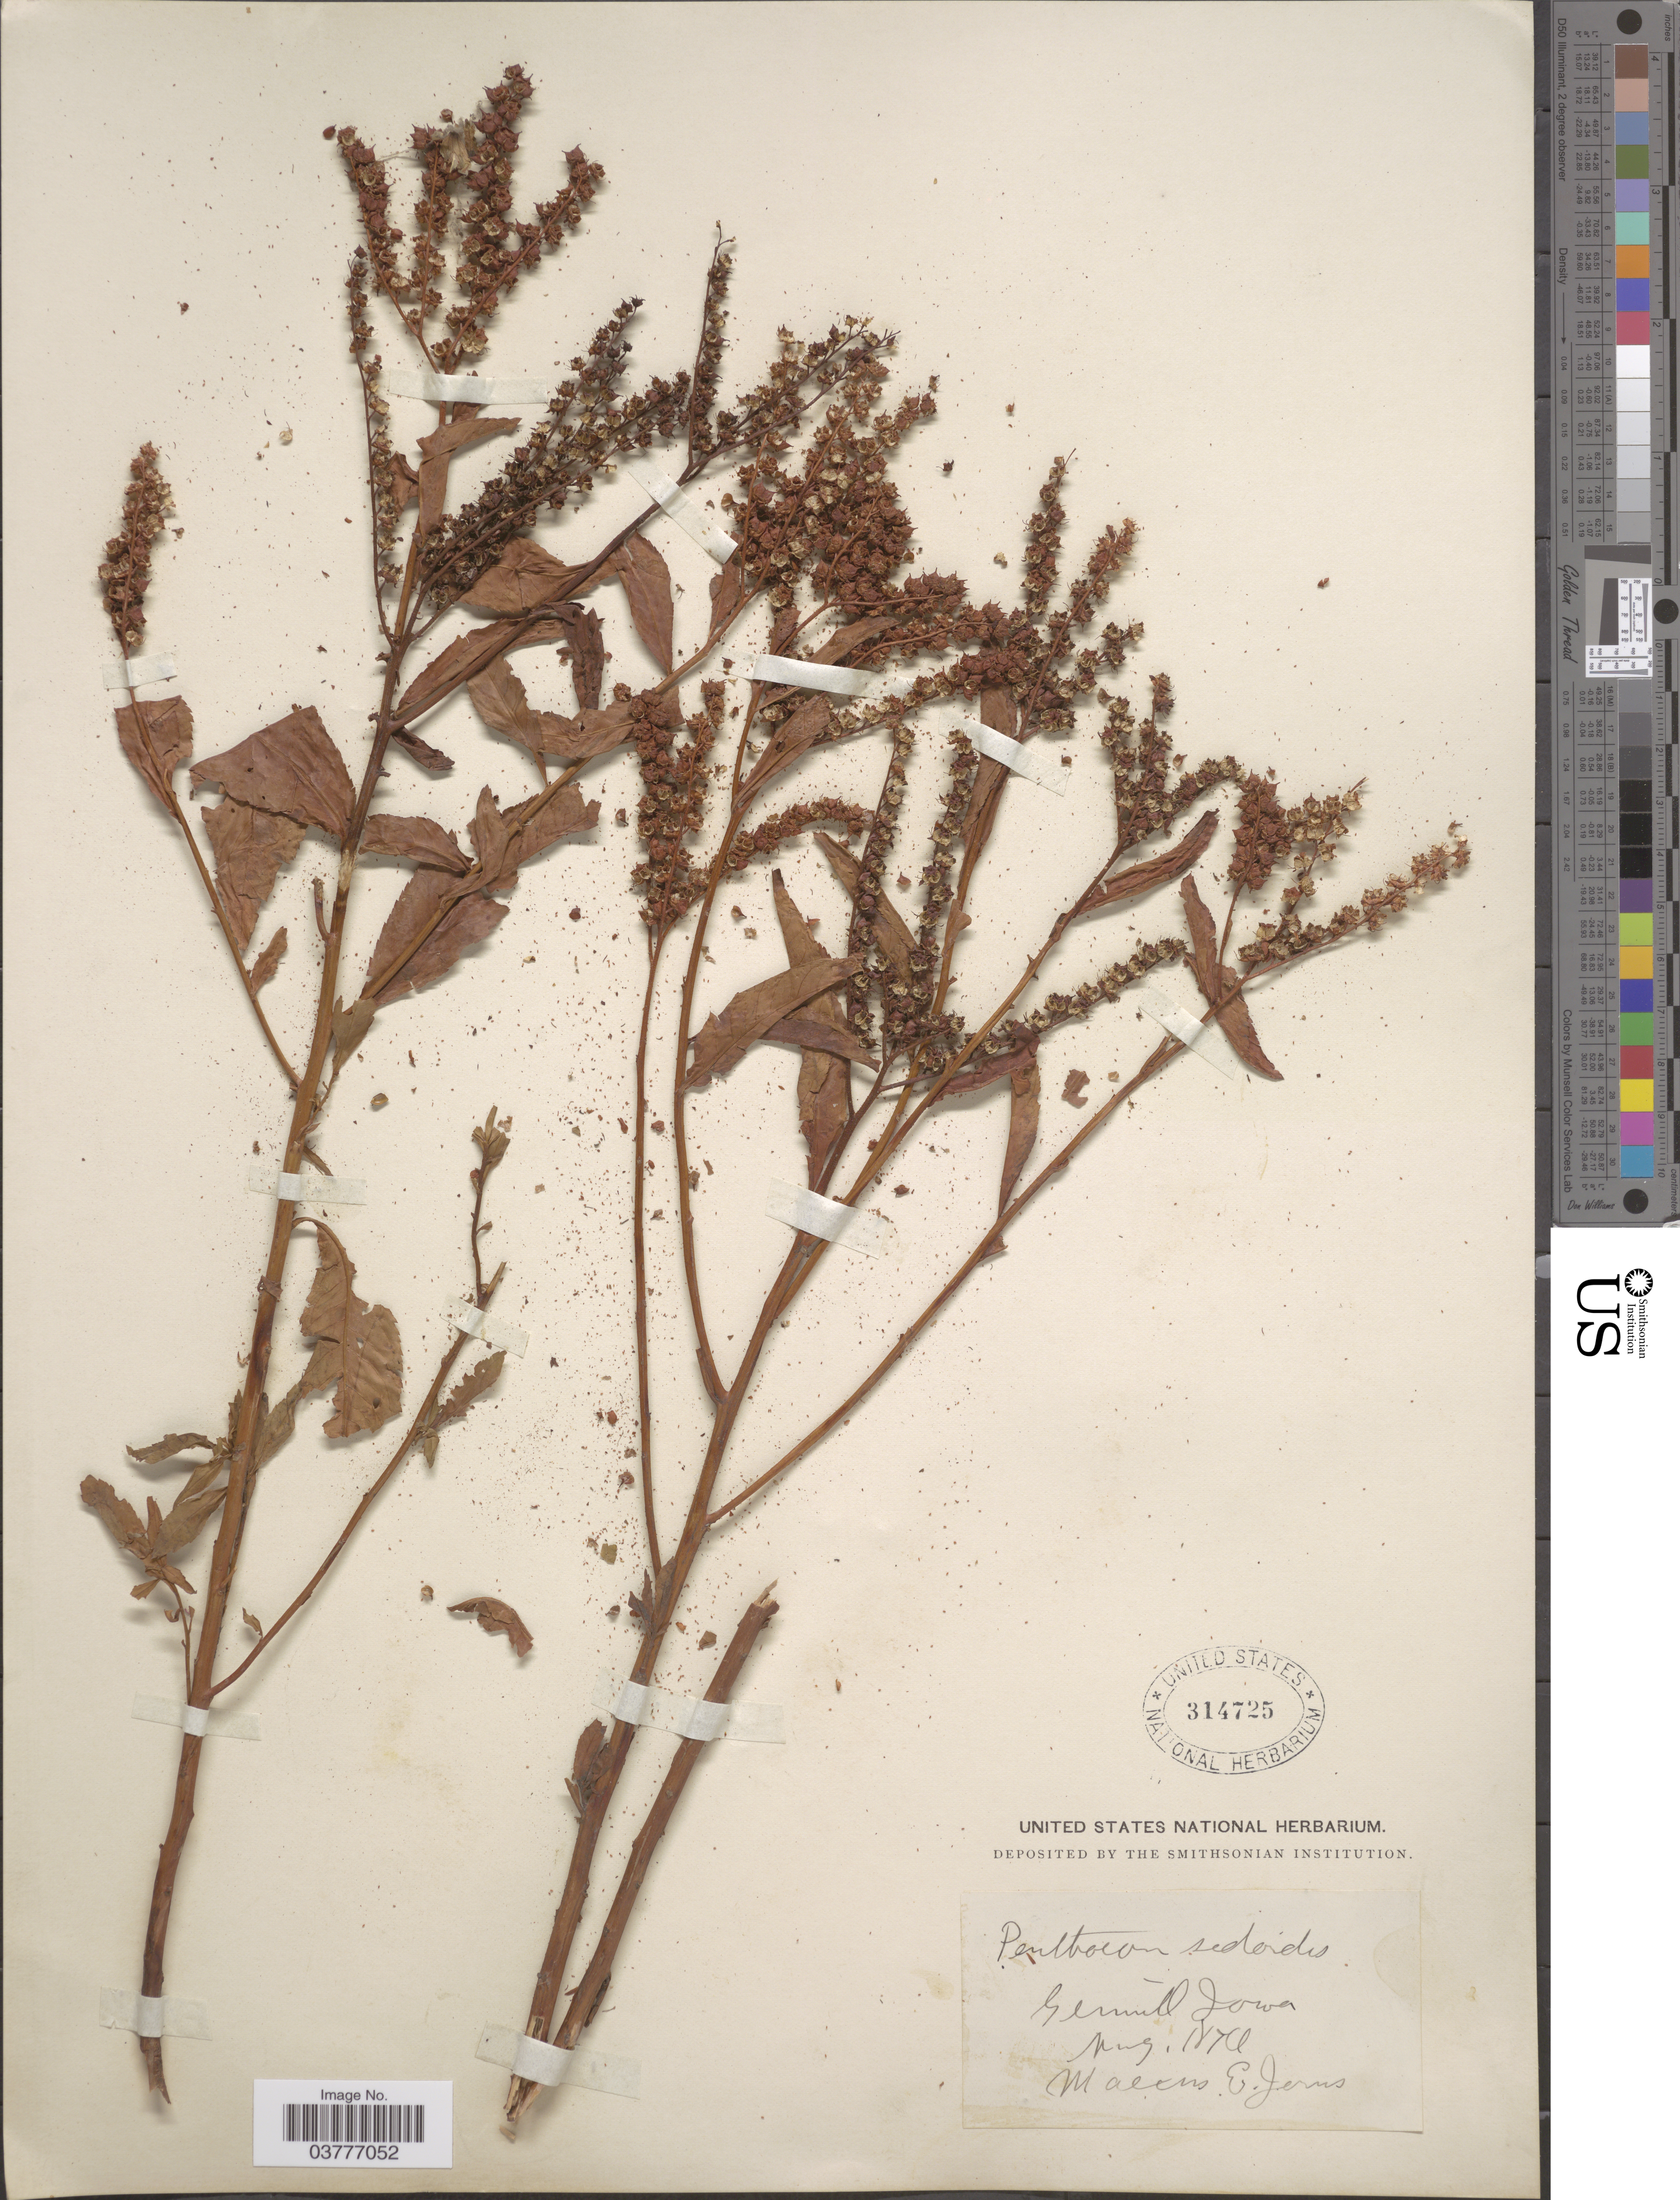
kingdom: Plantae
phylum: Tracheophyta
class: Magnoliopsida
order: Saxifragales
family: Penthoraceae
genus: Penthorum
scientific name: Penthorum sedoides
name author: L.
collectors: M. E. Jones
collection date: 1870-08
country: United States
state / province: Iowa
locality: Grinnell.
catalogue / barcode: US 314725